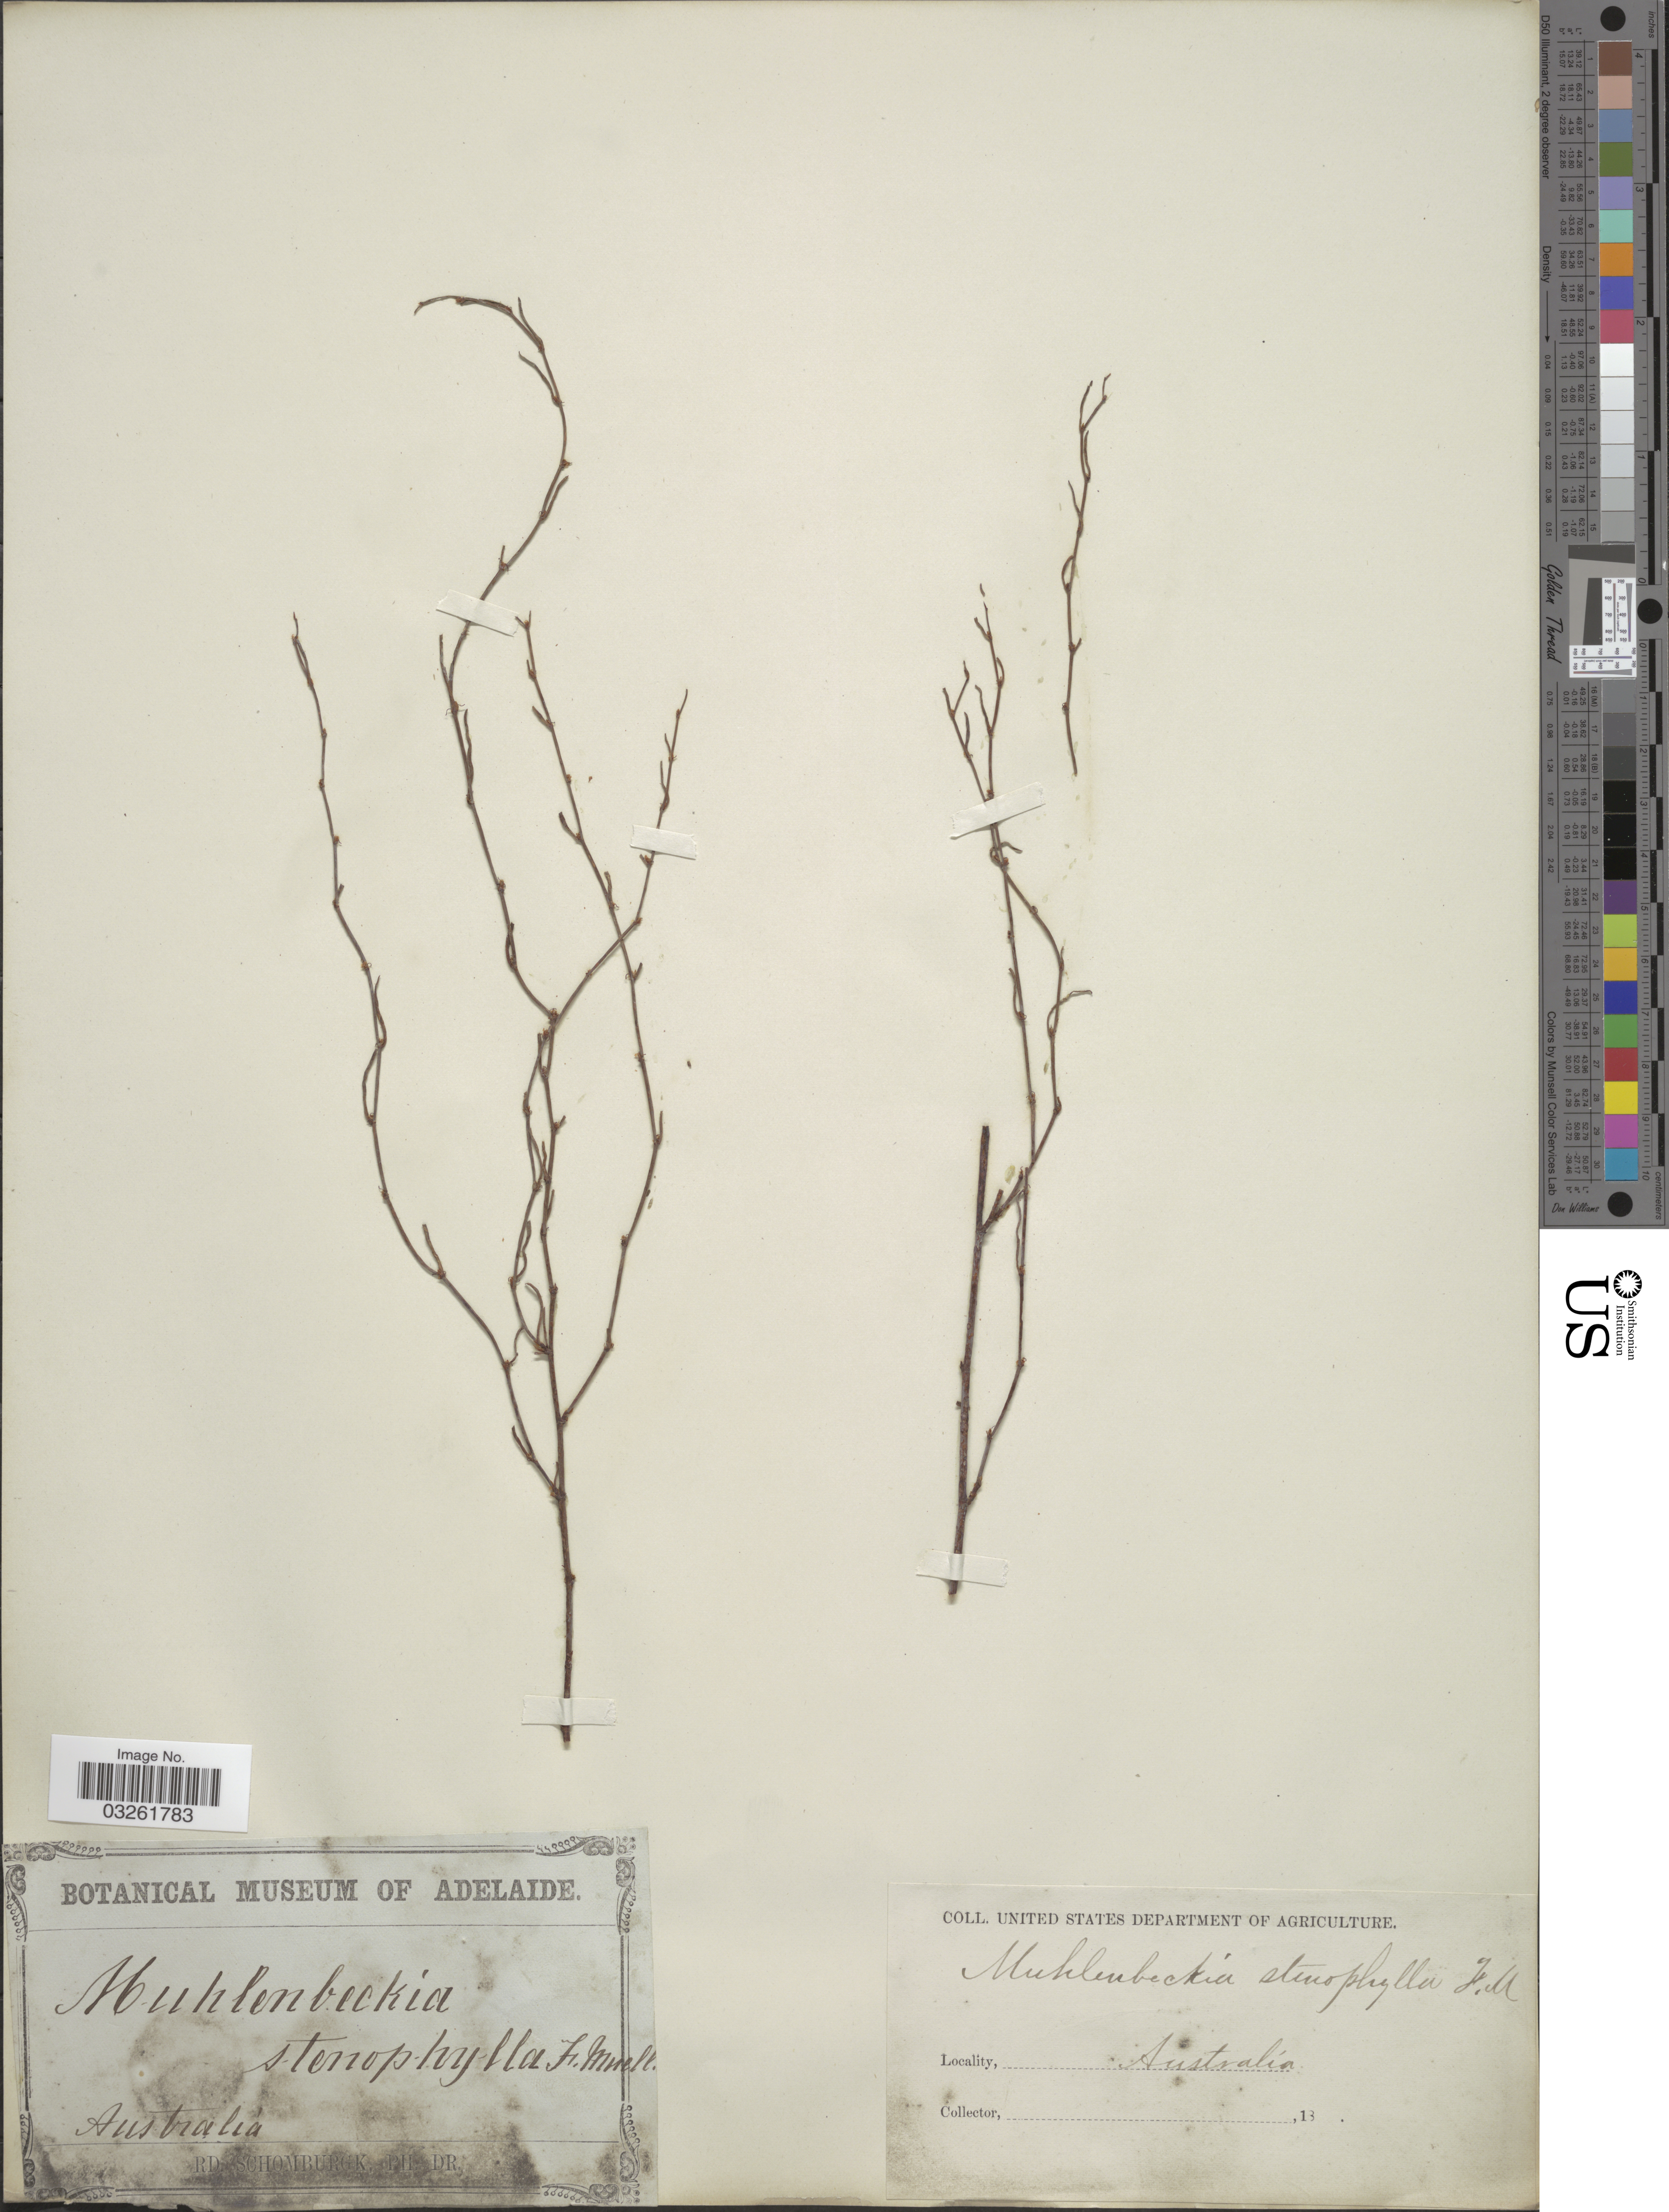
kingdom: Plantae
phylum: Tracheophyta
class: Magnoliopsida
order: Caryophyllales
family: Polygonaceae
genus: Muehlenbeckia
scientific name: Muehlenbeckia stenophylla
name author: F. Muell.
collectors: M. R. Schomburgk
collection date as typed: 18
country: Australia